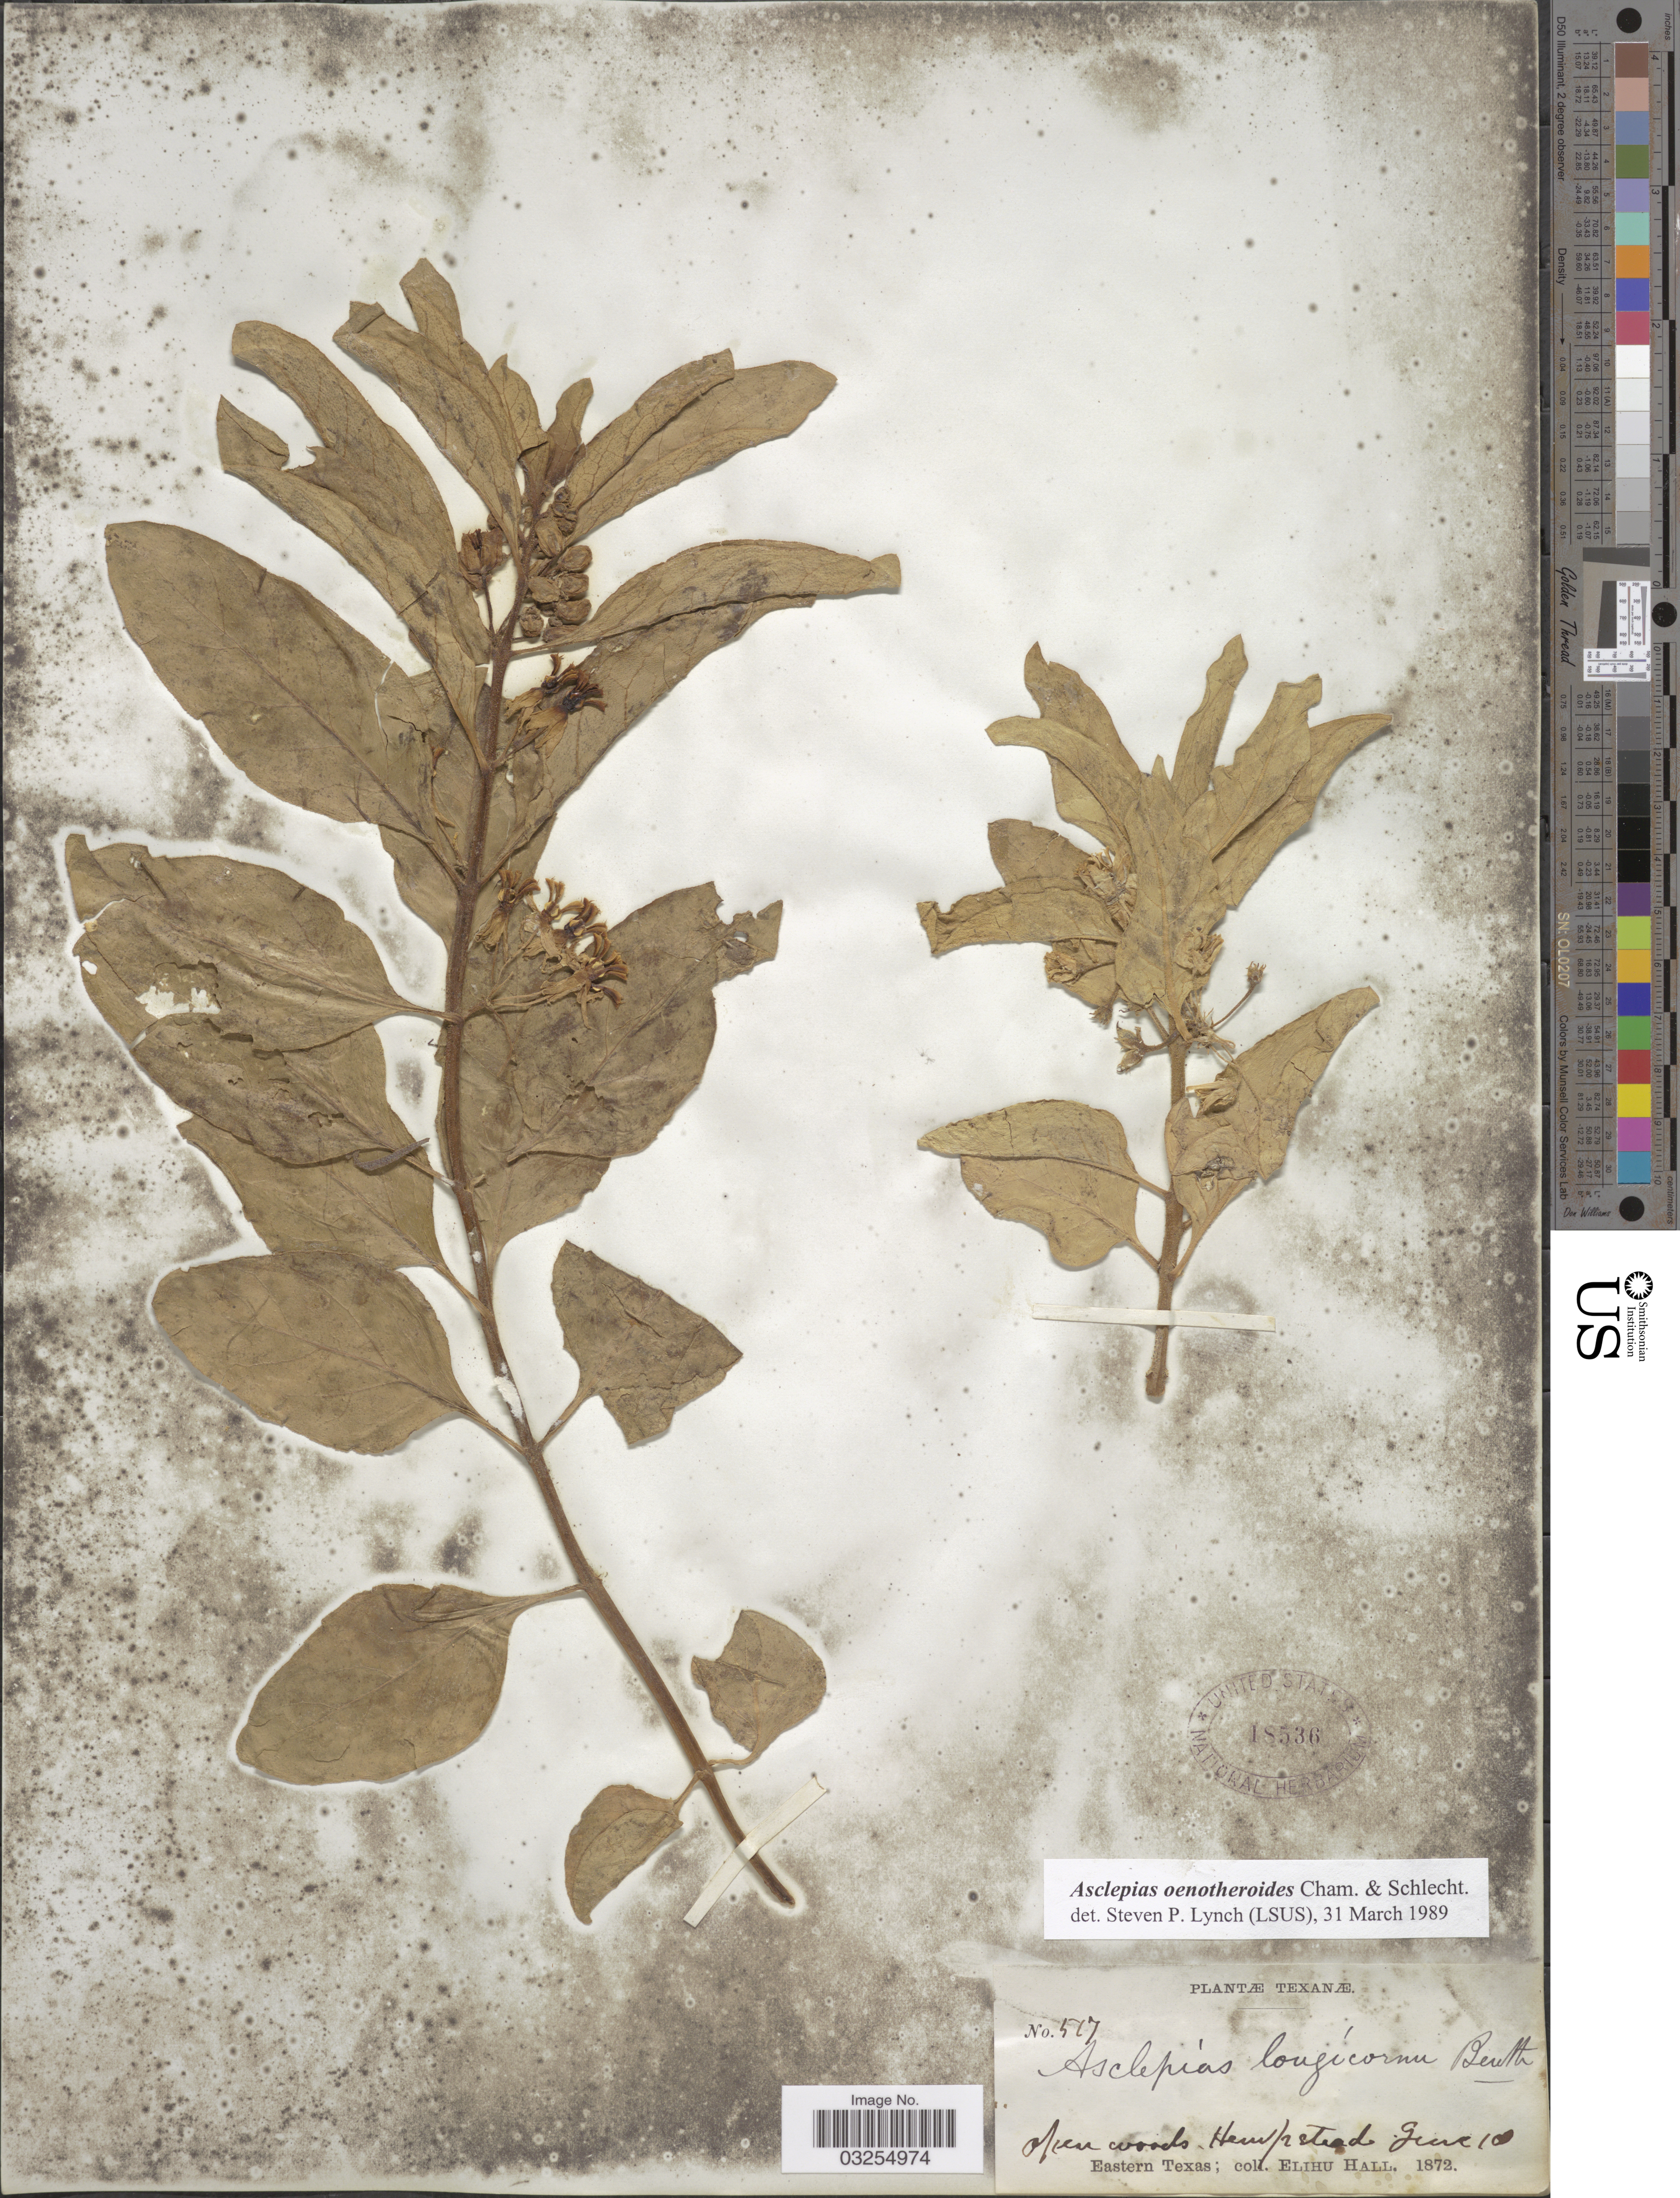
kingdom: Plantae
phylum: Tracheophyta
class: Magnoliopsida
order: Gentianales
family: Apocynaceae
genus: Asclepias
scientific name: Asclepias oenotheroides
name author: Schltdl. & Cham.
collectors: E. Hall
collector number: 517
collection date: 1872-06-18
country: United States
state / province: Texas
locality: Open woods. Hempstead. Eastern Texas.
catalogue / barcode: US 18536